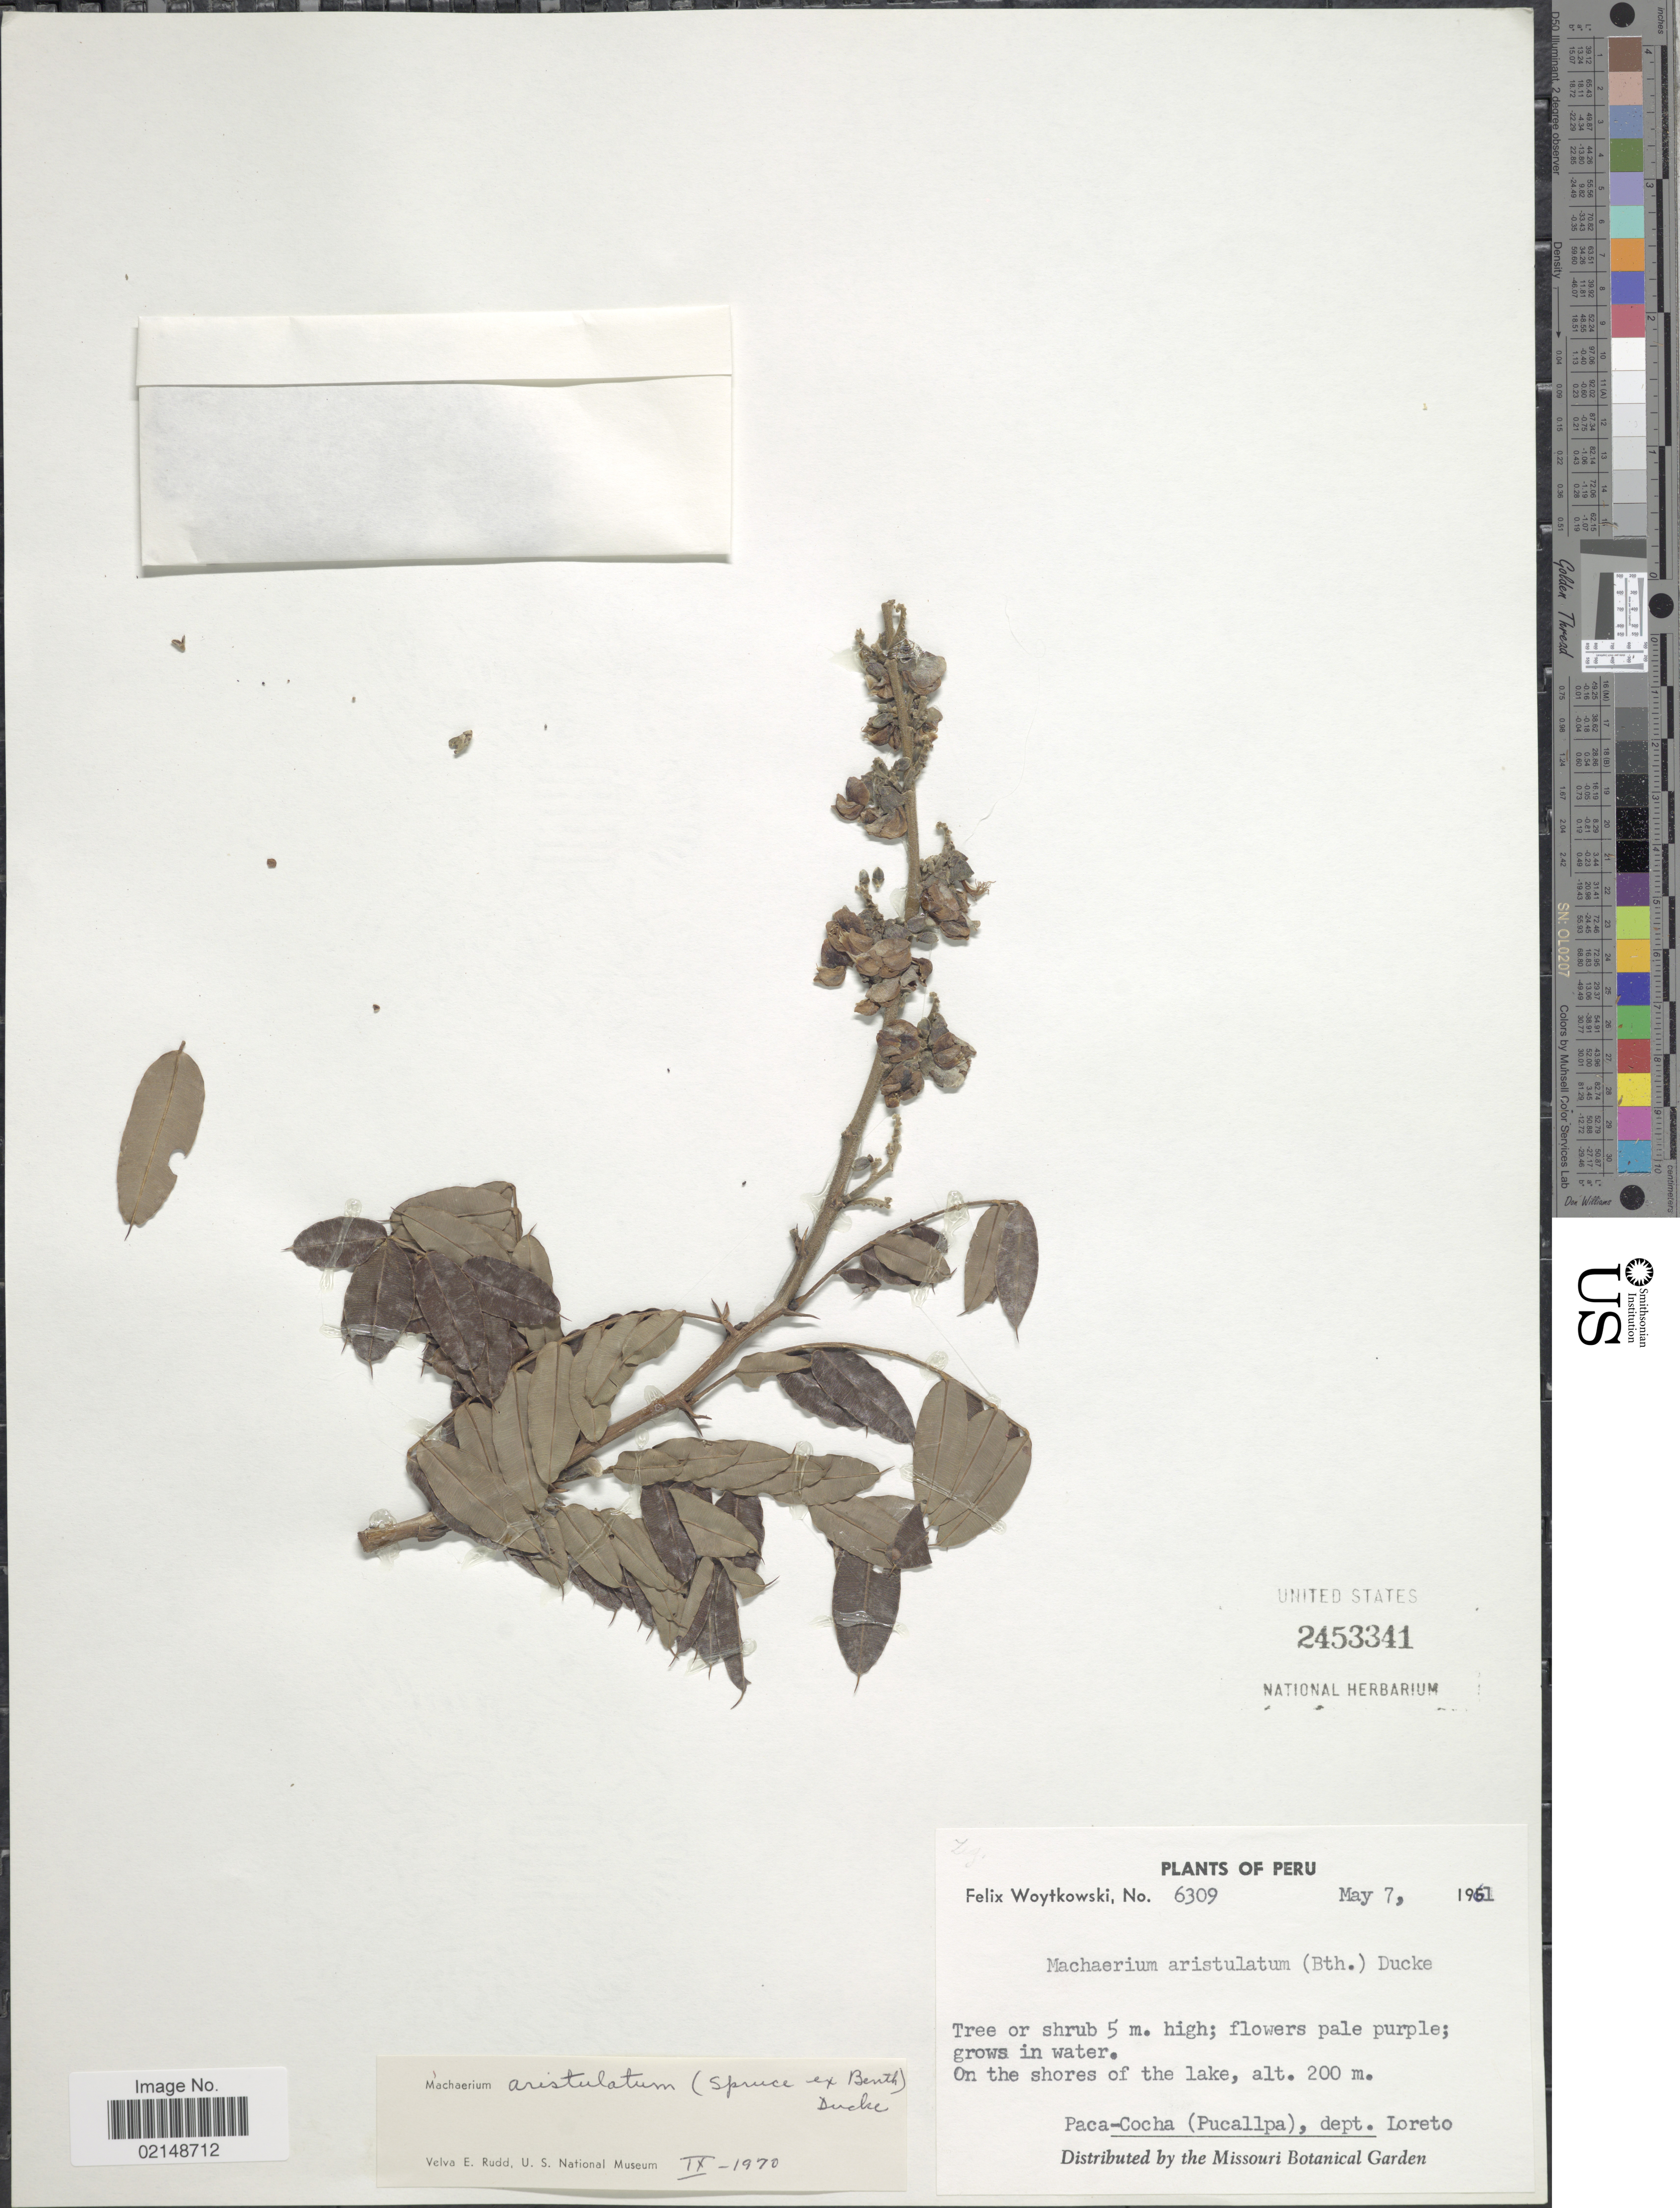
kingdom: Plantae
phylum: Tracheophyta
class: Magnoliopsida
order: Fabales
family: Fabaceae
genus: Machaerium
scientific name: Machaerium aristulatum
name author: (Spruce ex Benth.) Duckee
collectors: F. Woytkowski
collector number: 6309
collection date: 1961-05-07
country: Peru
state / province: Loreto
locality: Paca-Cocha (Pucallpa)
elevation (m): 200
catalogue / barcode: US 2453341